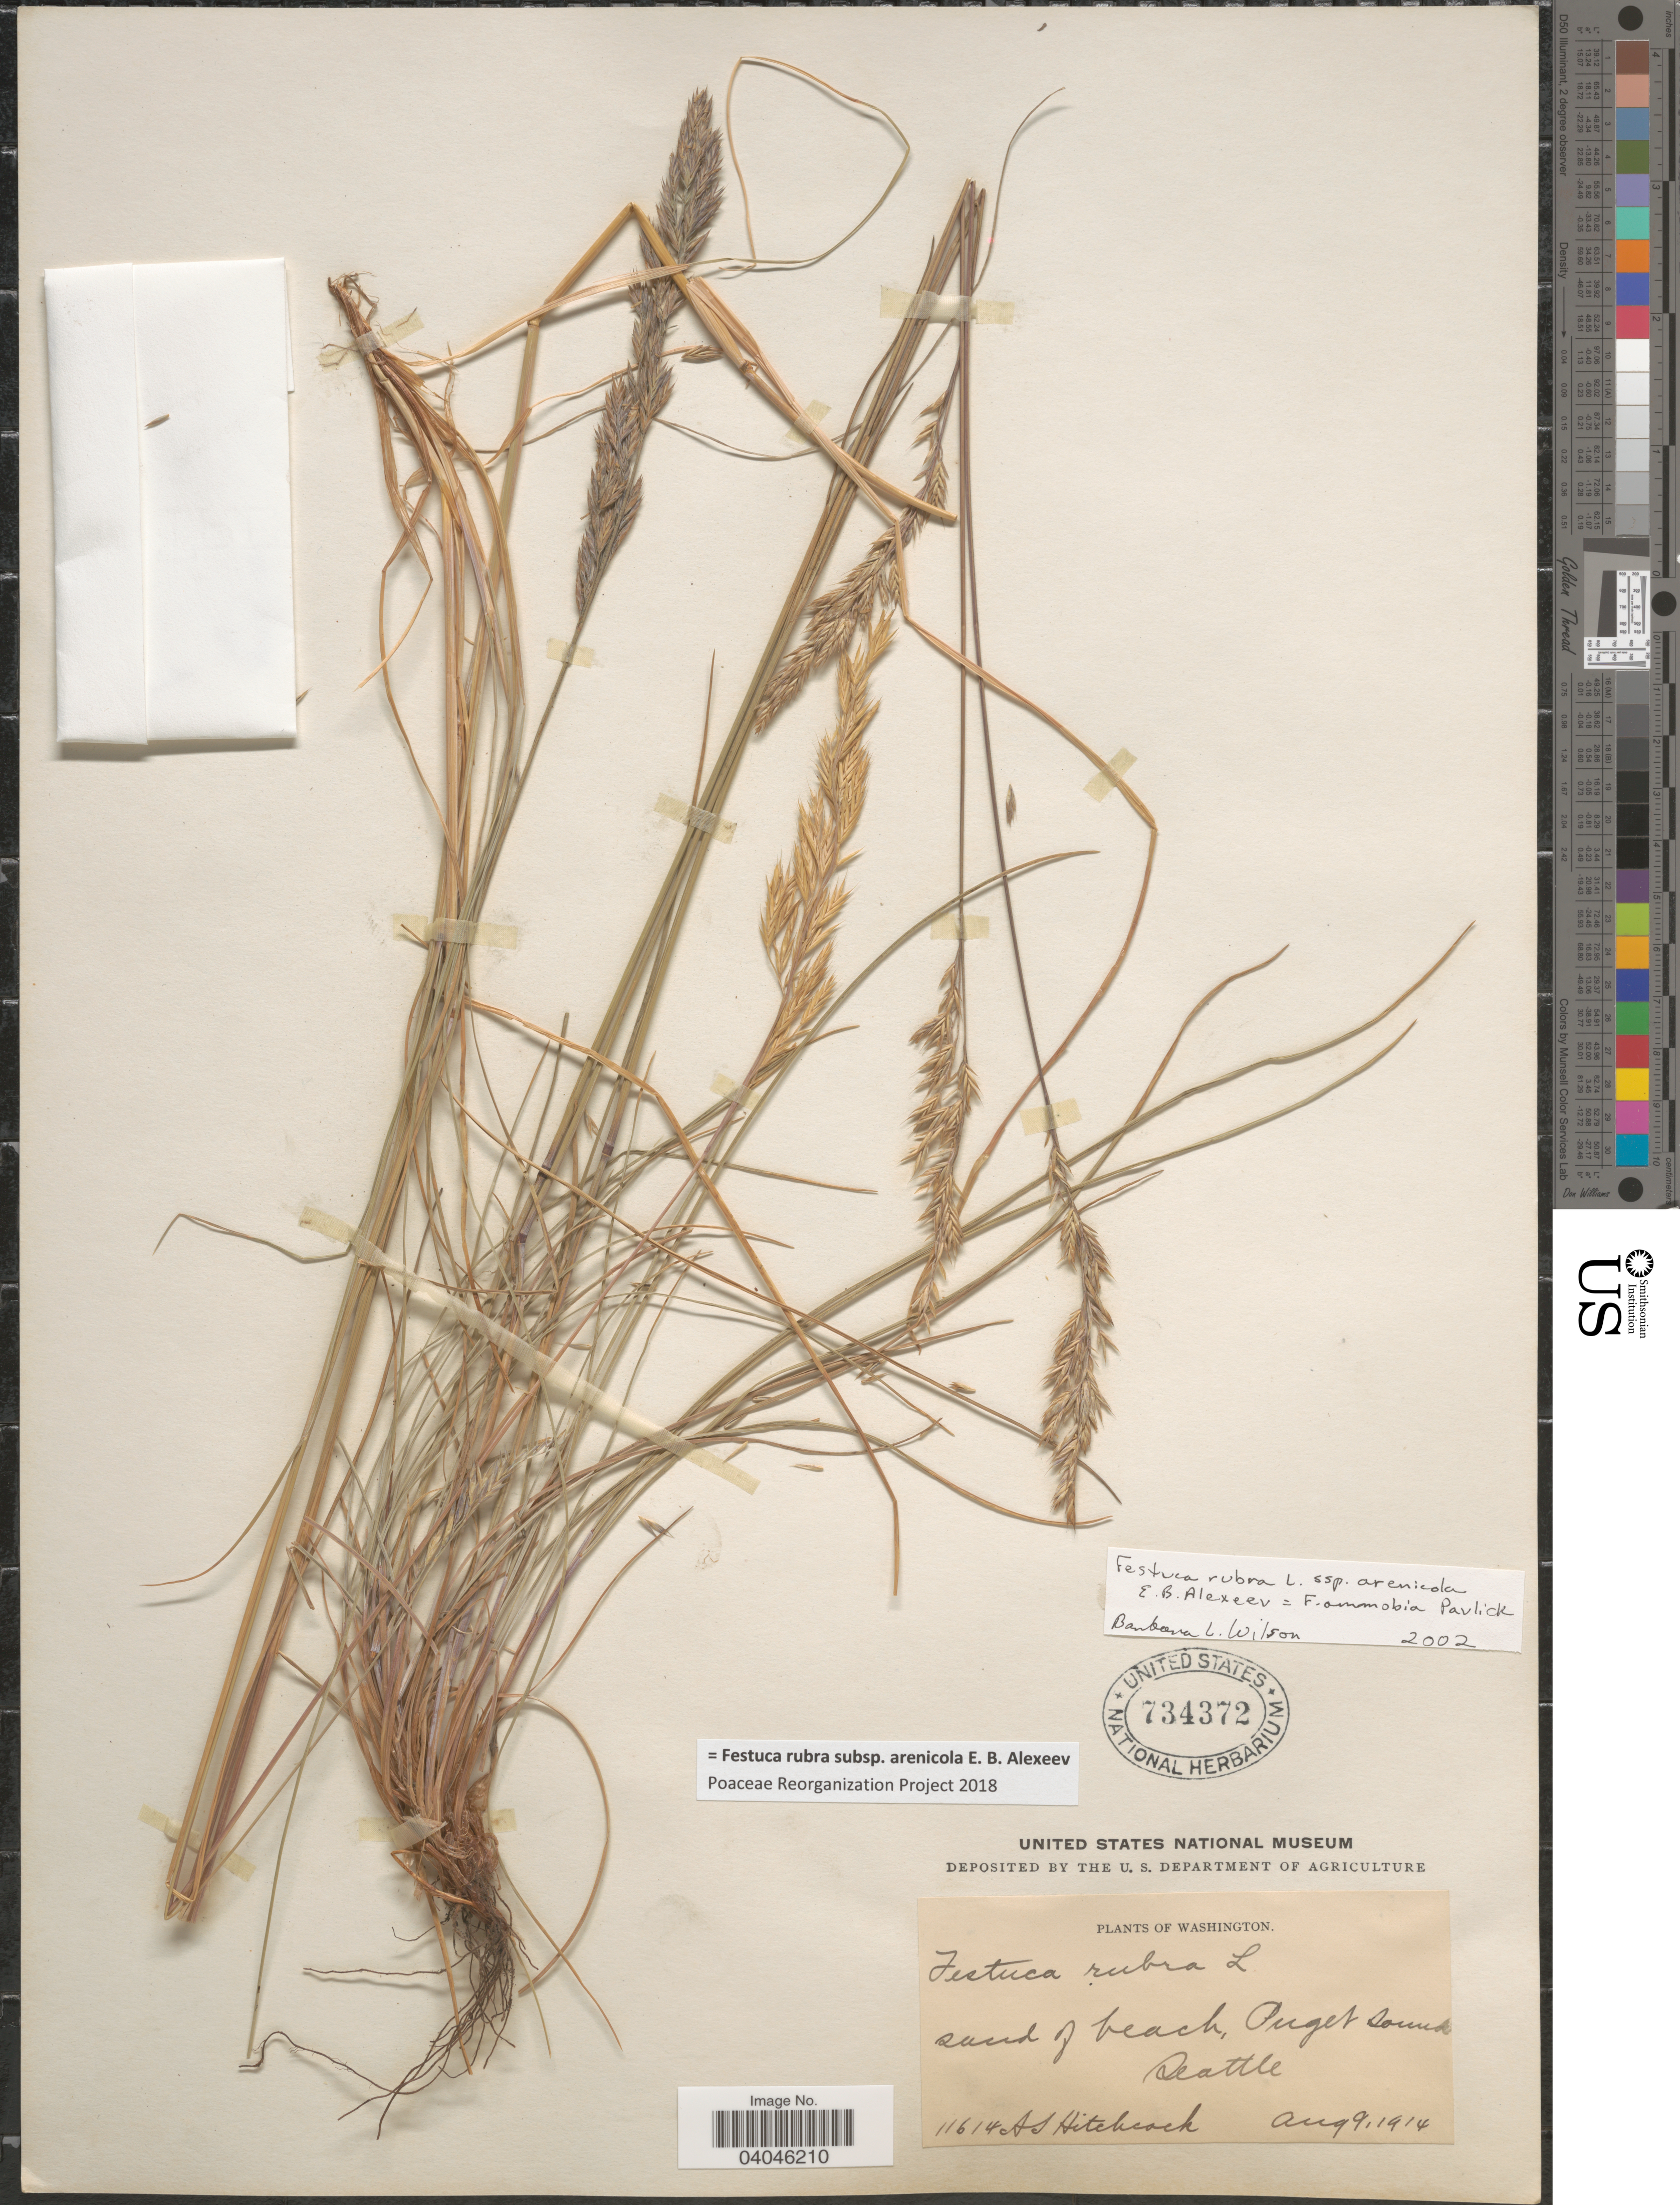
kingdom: Plantae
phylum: Tracheophyta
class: Liliopsida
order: Poales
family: Poaceae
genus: Festuca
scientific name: Festuca rubra subsp. arenicola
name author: E.B. Alexeev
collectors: A. S. Hitchcock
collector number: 11614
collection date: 1914-08-09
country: United States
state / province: Washington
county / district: King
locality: Sand of beach, Puget Sound. Seattle.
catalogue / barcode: US 734372